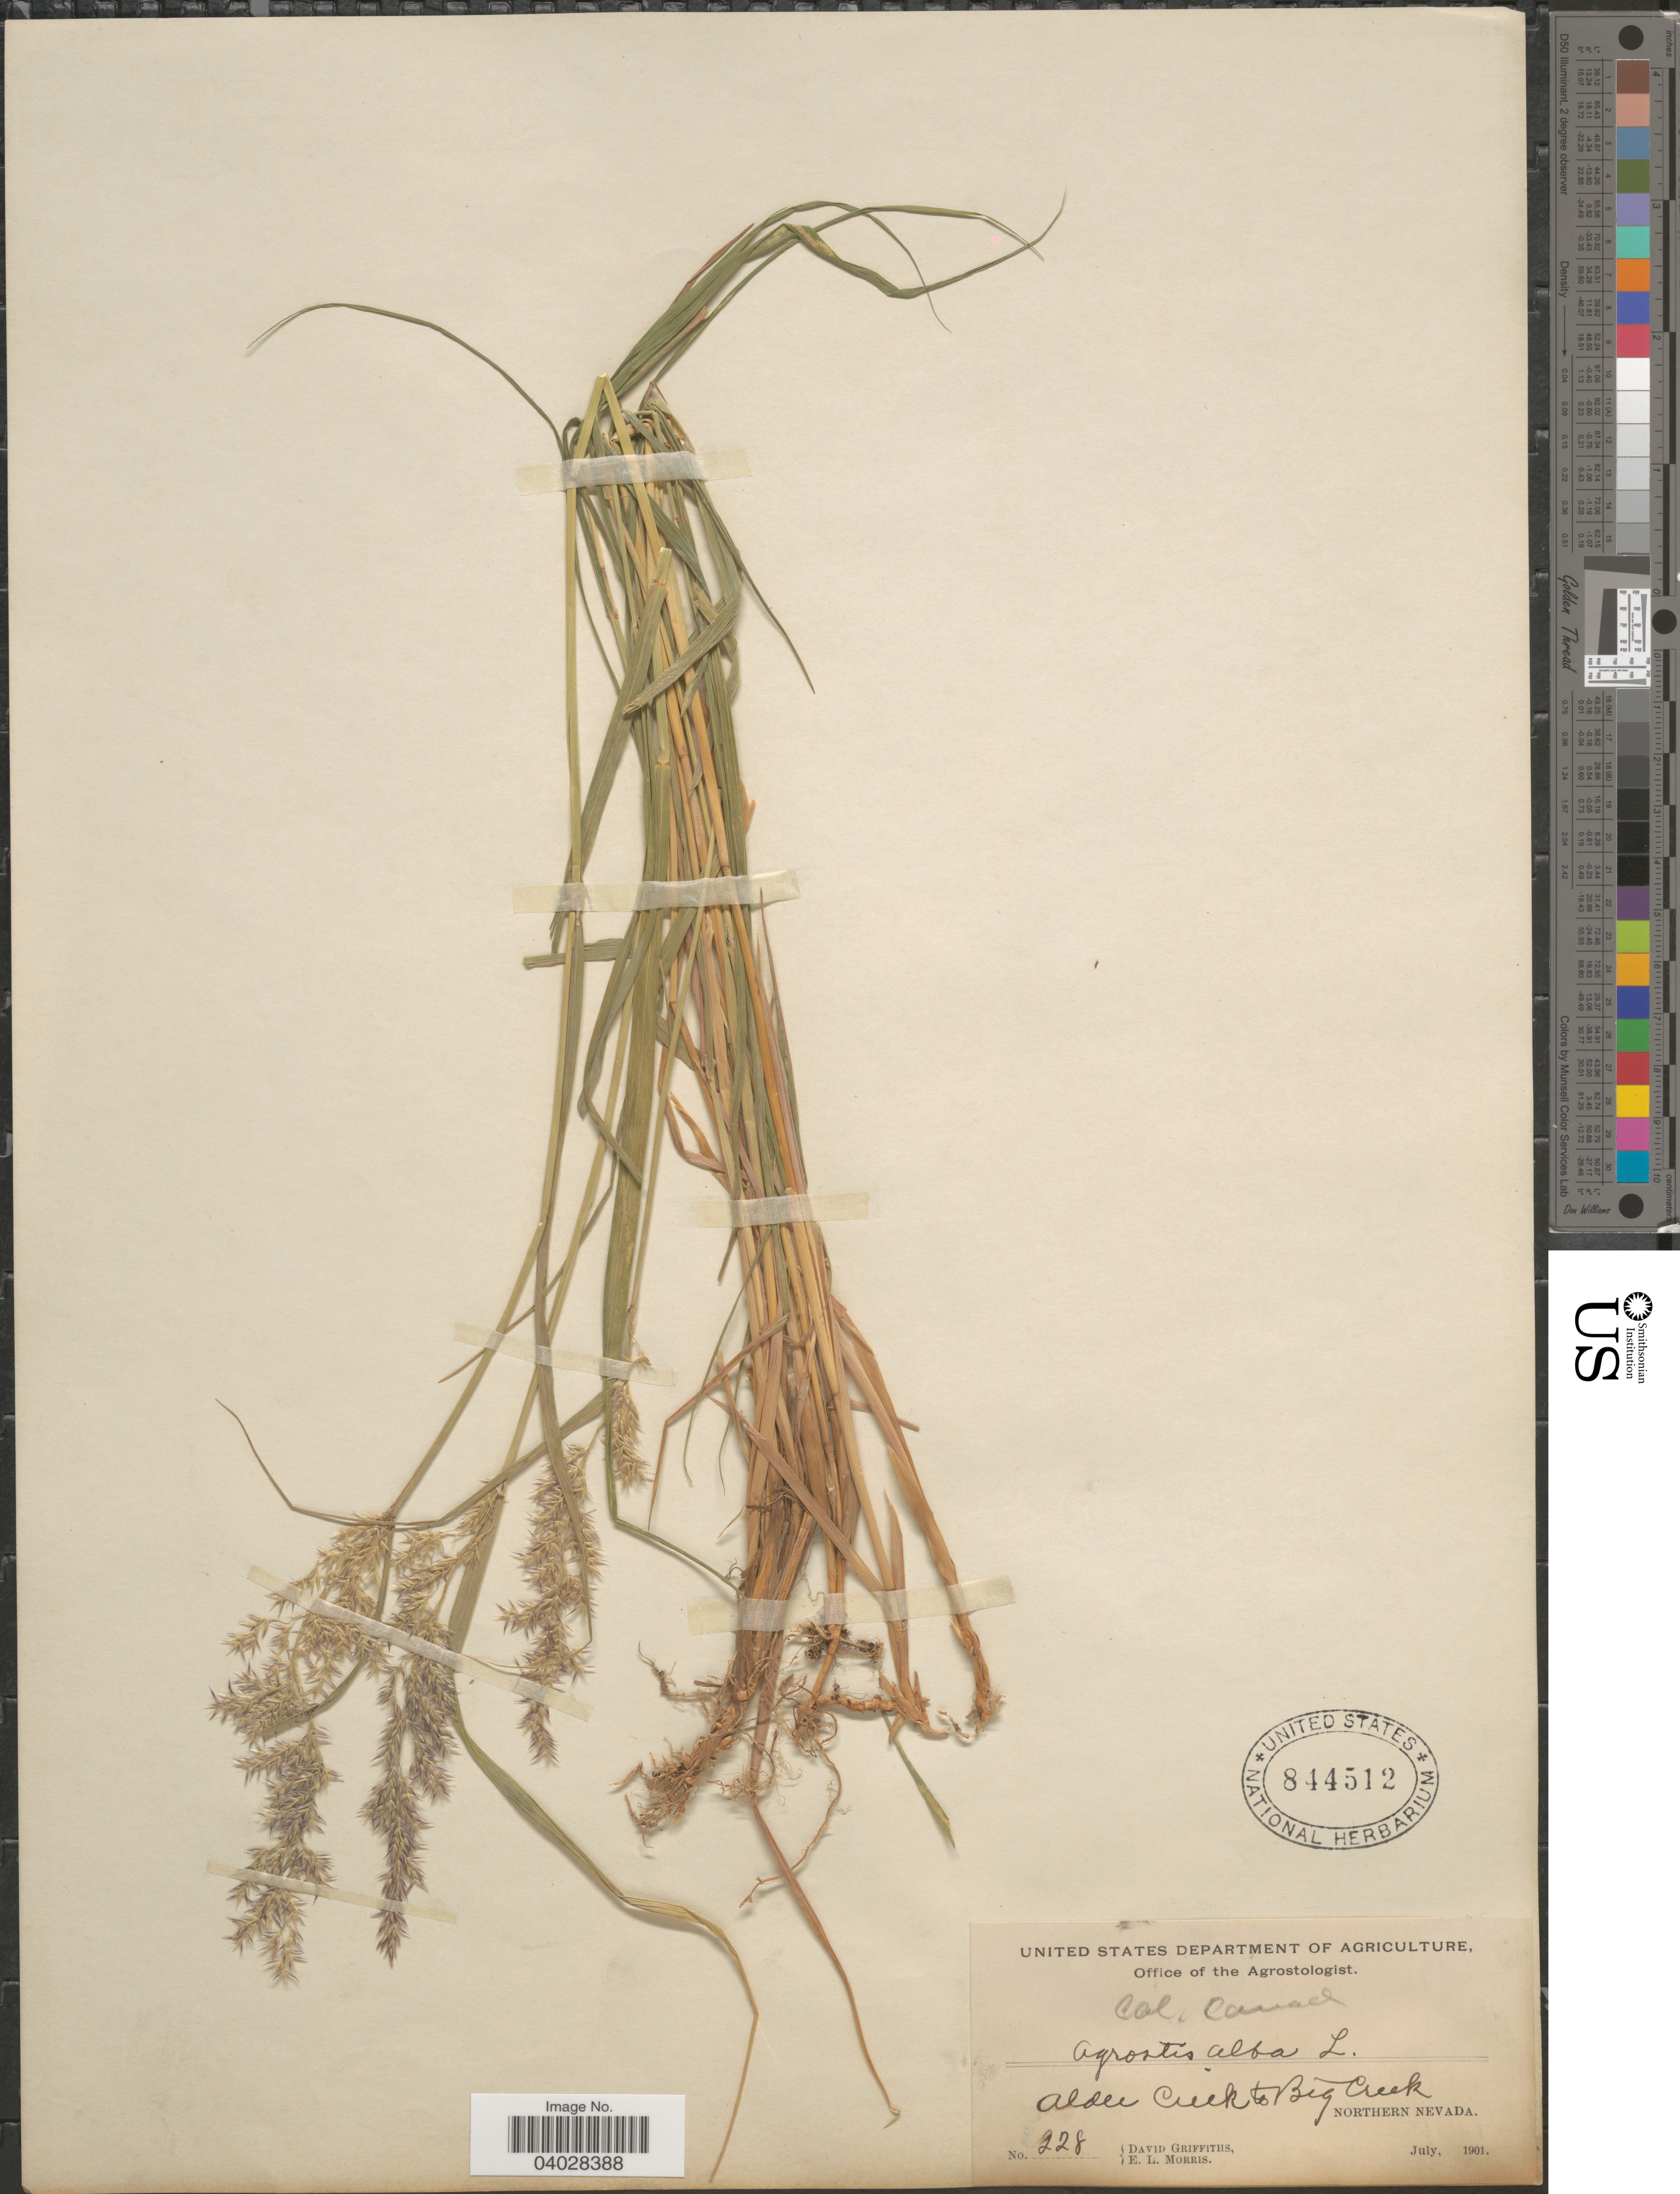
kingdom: Plantae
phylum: Tracheophyta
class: Liliopsida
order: Poales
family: Poaceae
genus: Calamagrostis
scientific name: Calamagrostis canadensis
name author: (Michx.) P. Beauv.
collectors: D. Griffiths & E. Morris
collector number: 228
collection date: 1901-07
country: United States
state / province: Nevada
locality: Alder Creek to Big Creek. Northern Nevada.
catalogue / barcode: US 844512